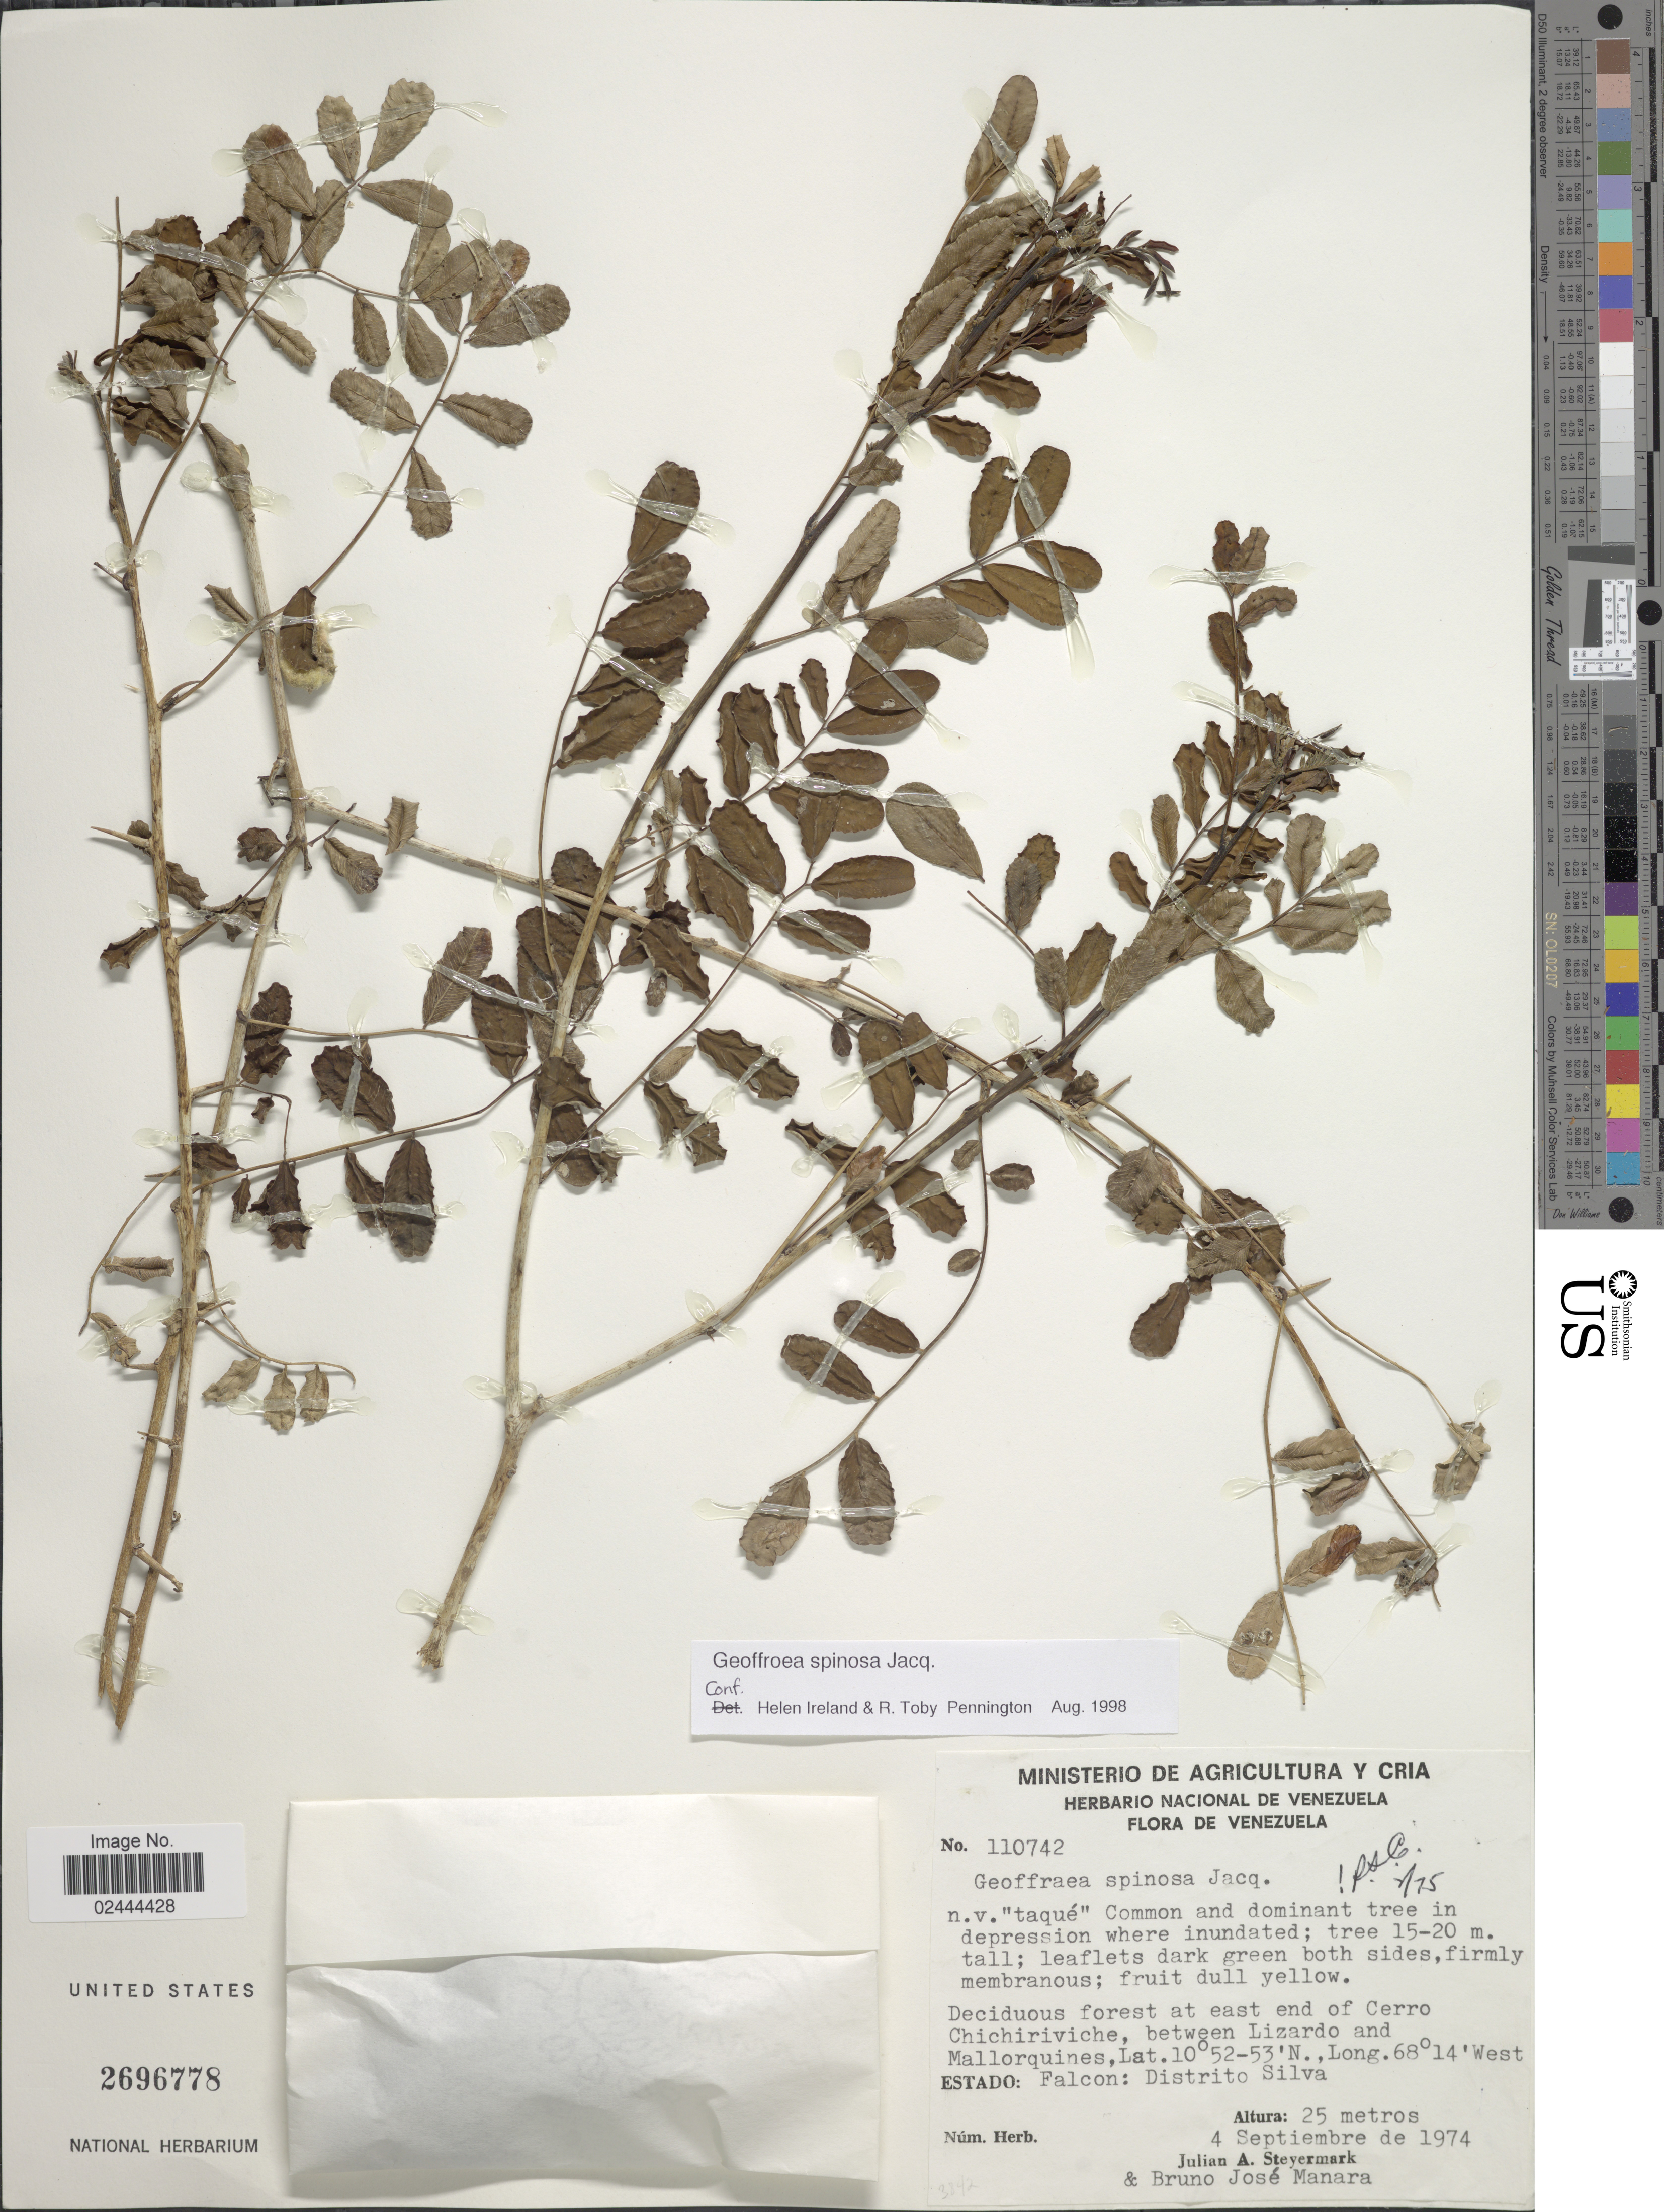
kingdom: Plantae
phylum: Tracheophyta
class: Magnoliopsida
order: Fabales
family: Fabaceae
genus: Geoffroea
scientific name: Geoffroea spinosa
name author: Jacq.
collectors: J. Steyermark & B. Manara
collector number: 110742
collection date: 1974-09-04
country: Venezuela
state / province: Falcón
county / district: Silva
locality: East end of Cerro Chichiriviche, between Lizardo and Mallorquines, Distrito Silva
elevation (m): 25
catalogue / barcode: US 2696778